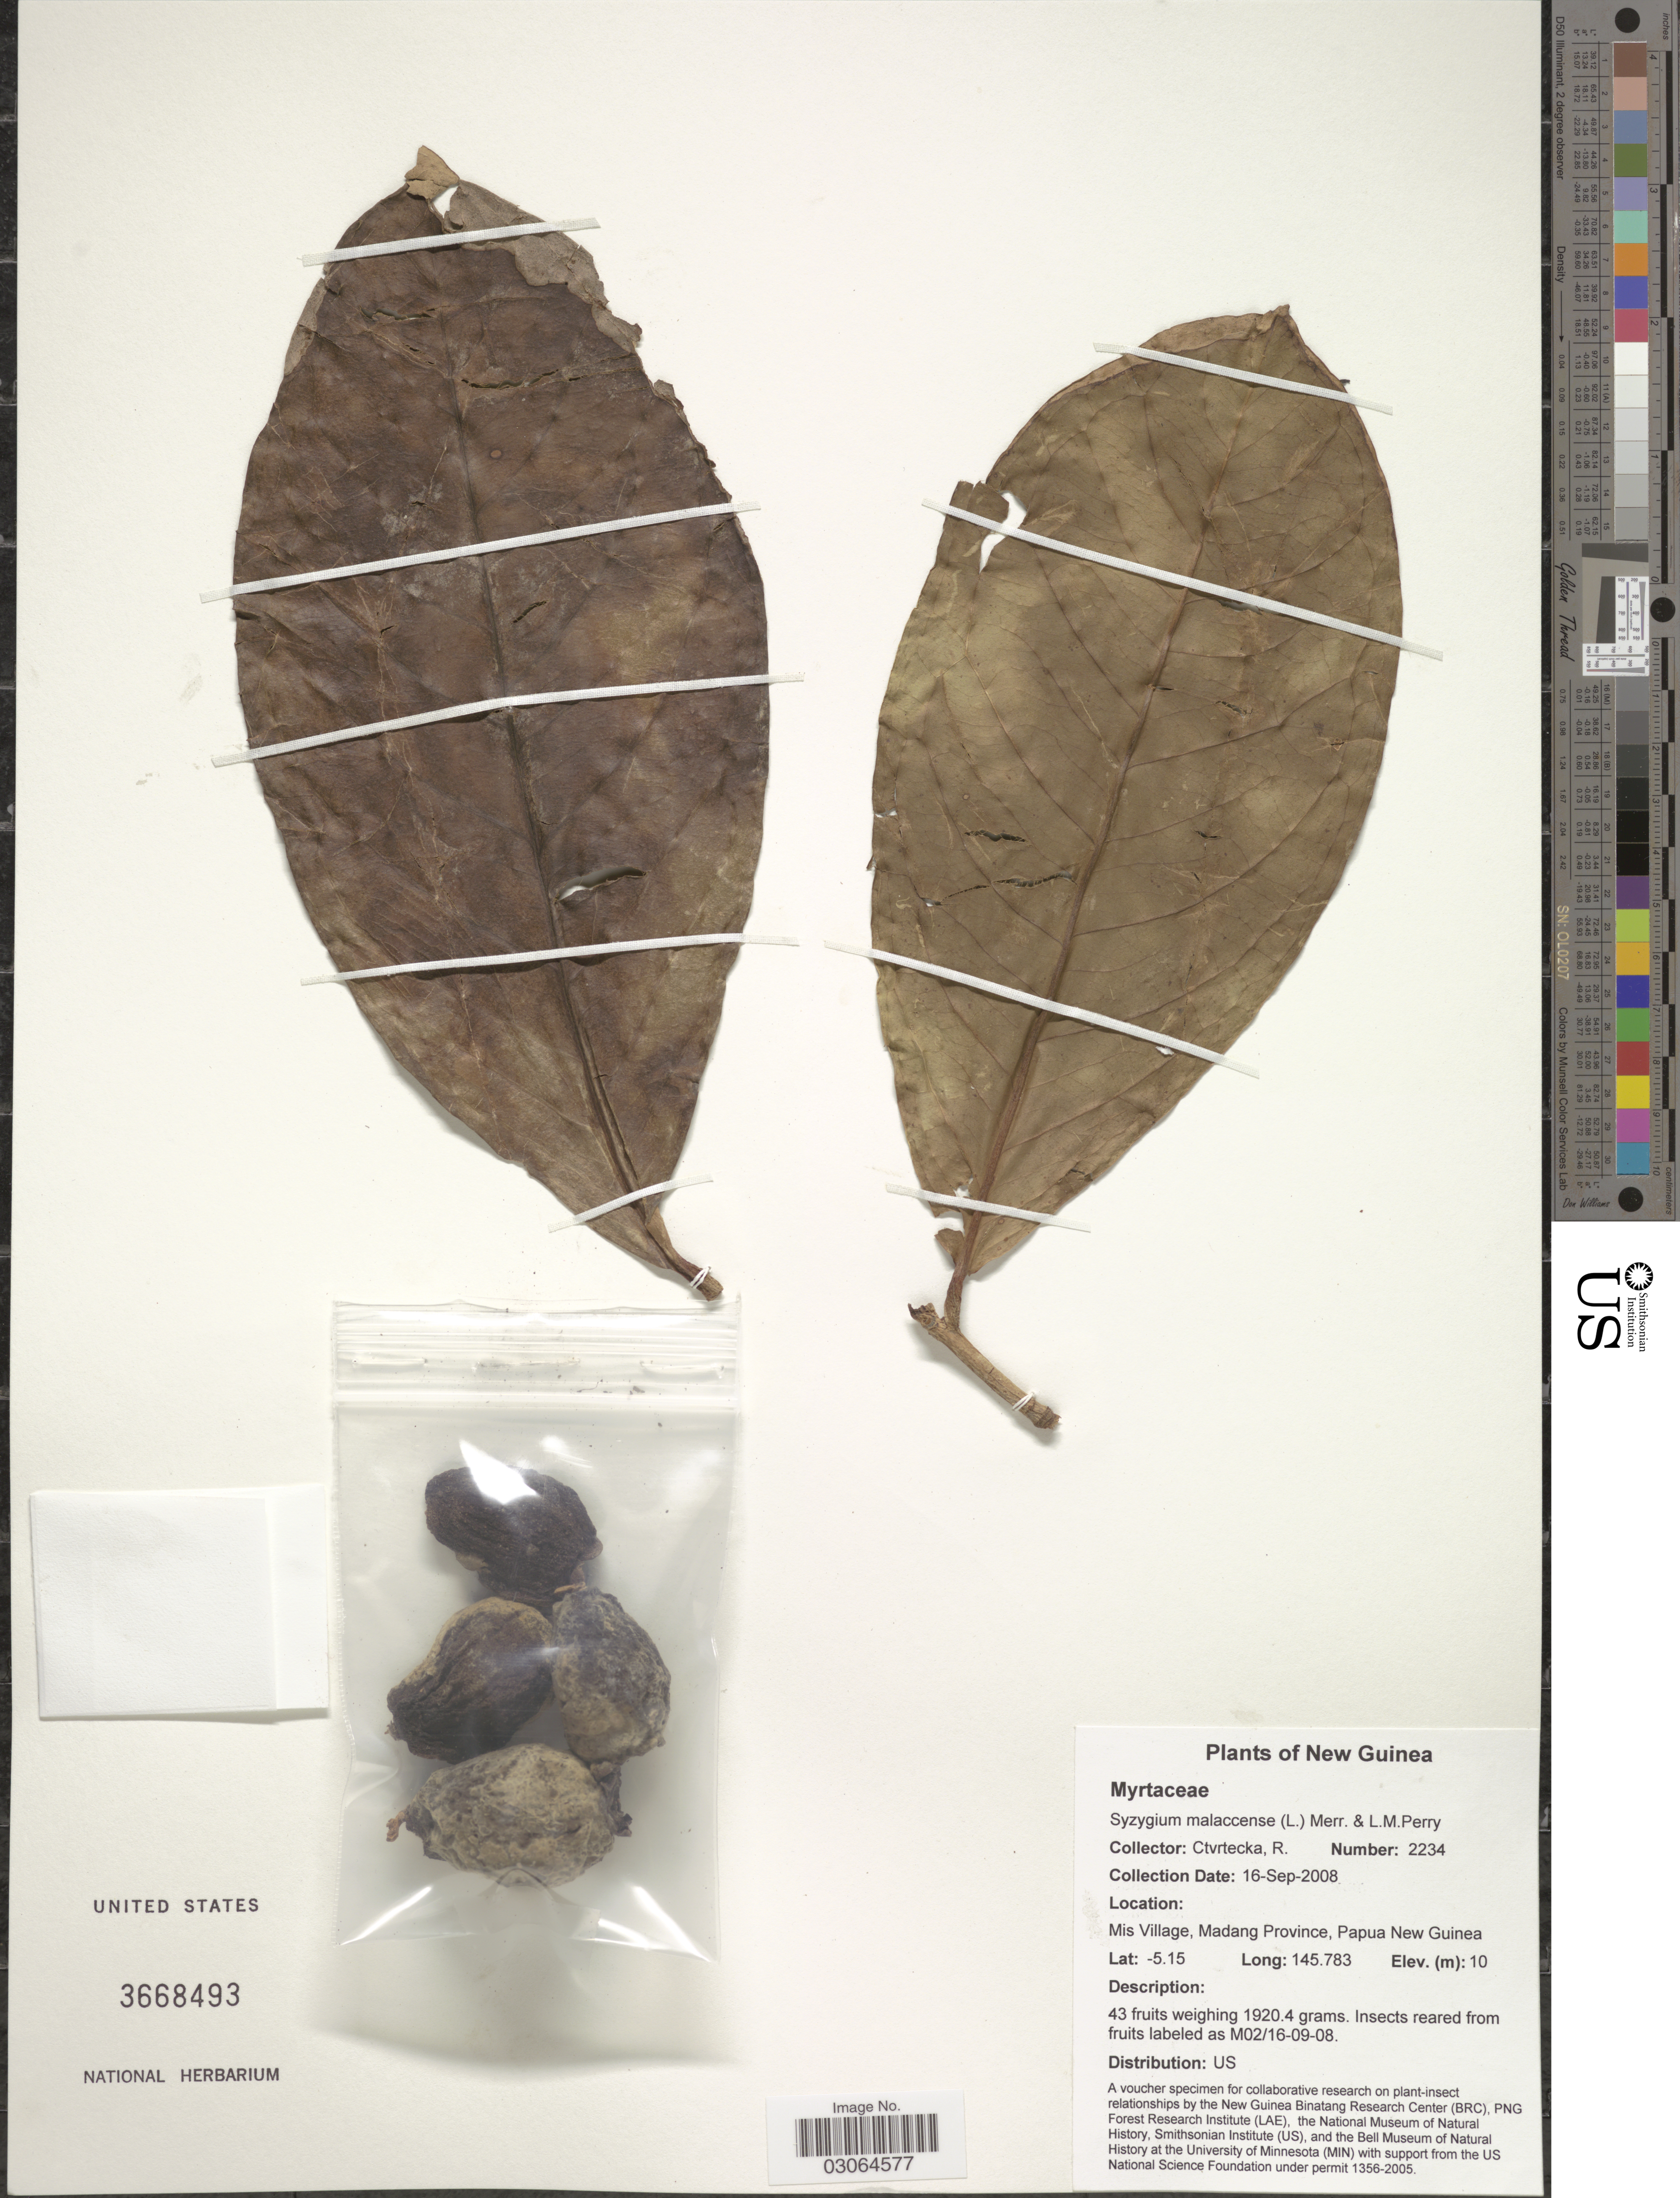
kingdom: Plantae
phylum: Tracheophyta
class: Magnoliopsida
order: Myrtales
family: Myrtaceae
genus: Syzygium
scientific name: Syzygium malaccense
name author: (L.) Merr. & L.M. Perry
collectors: R. Ctvrtecka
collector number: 2234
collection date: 2008-09-16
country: Papua New Guinea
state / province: Madang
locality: New Guinea, Mis Village.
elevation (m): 10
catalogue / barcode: US 3668493